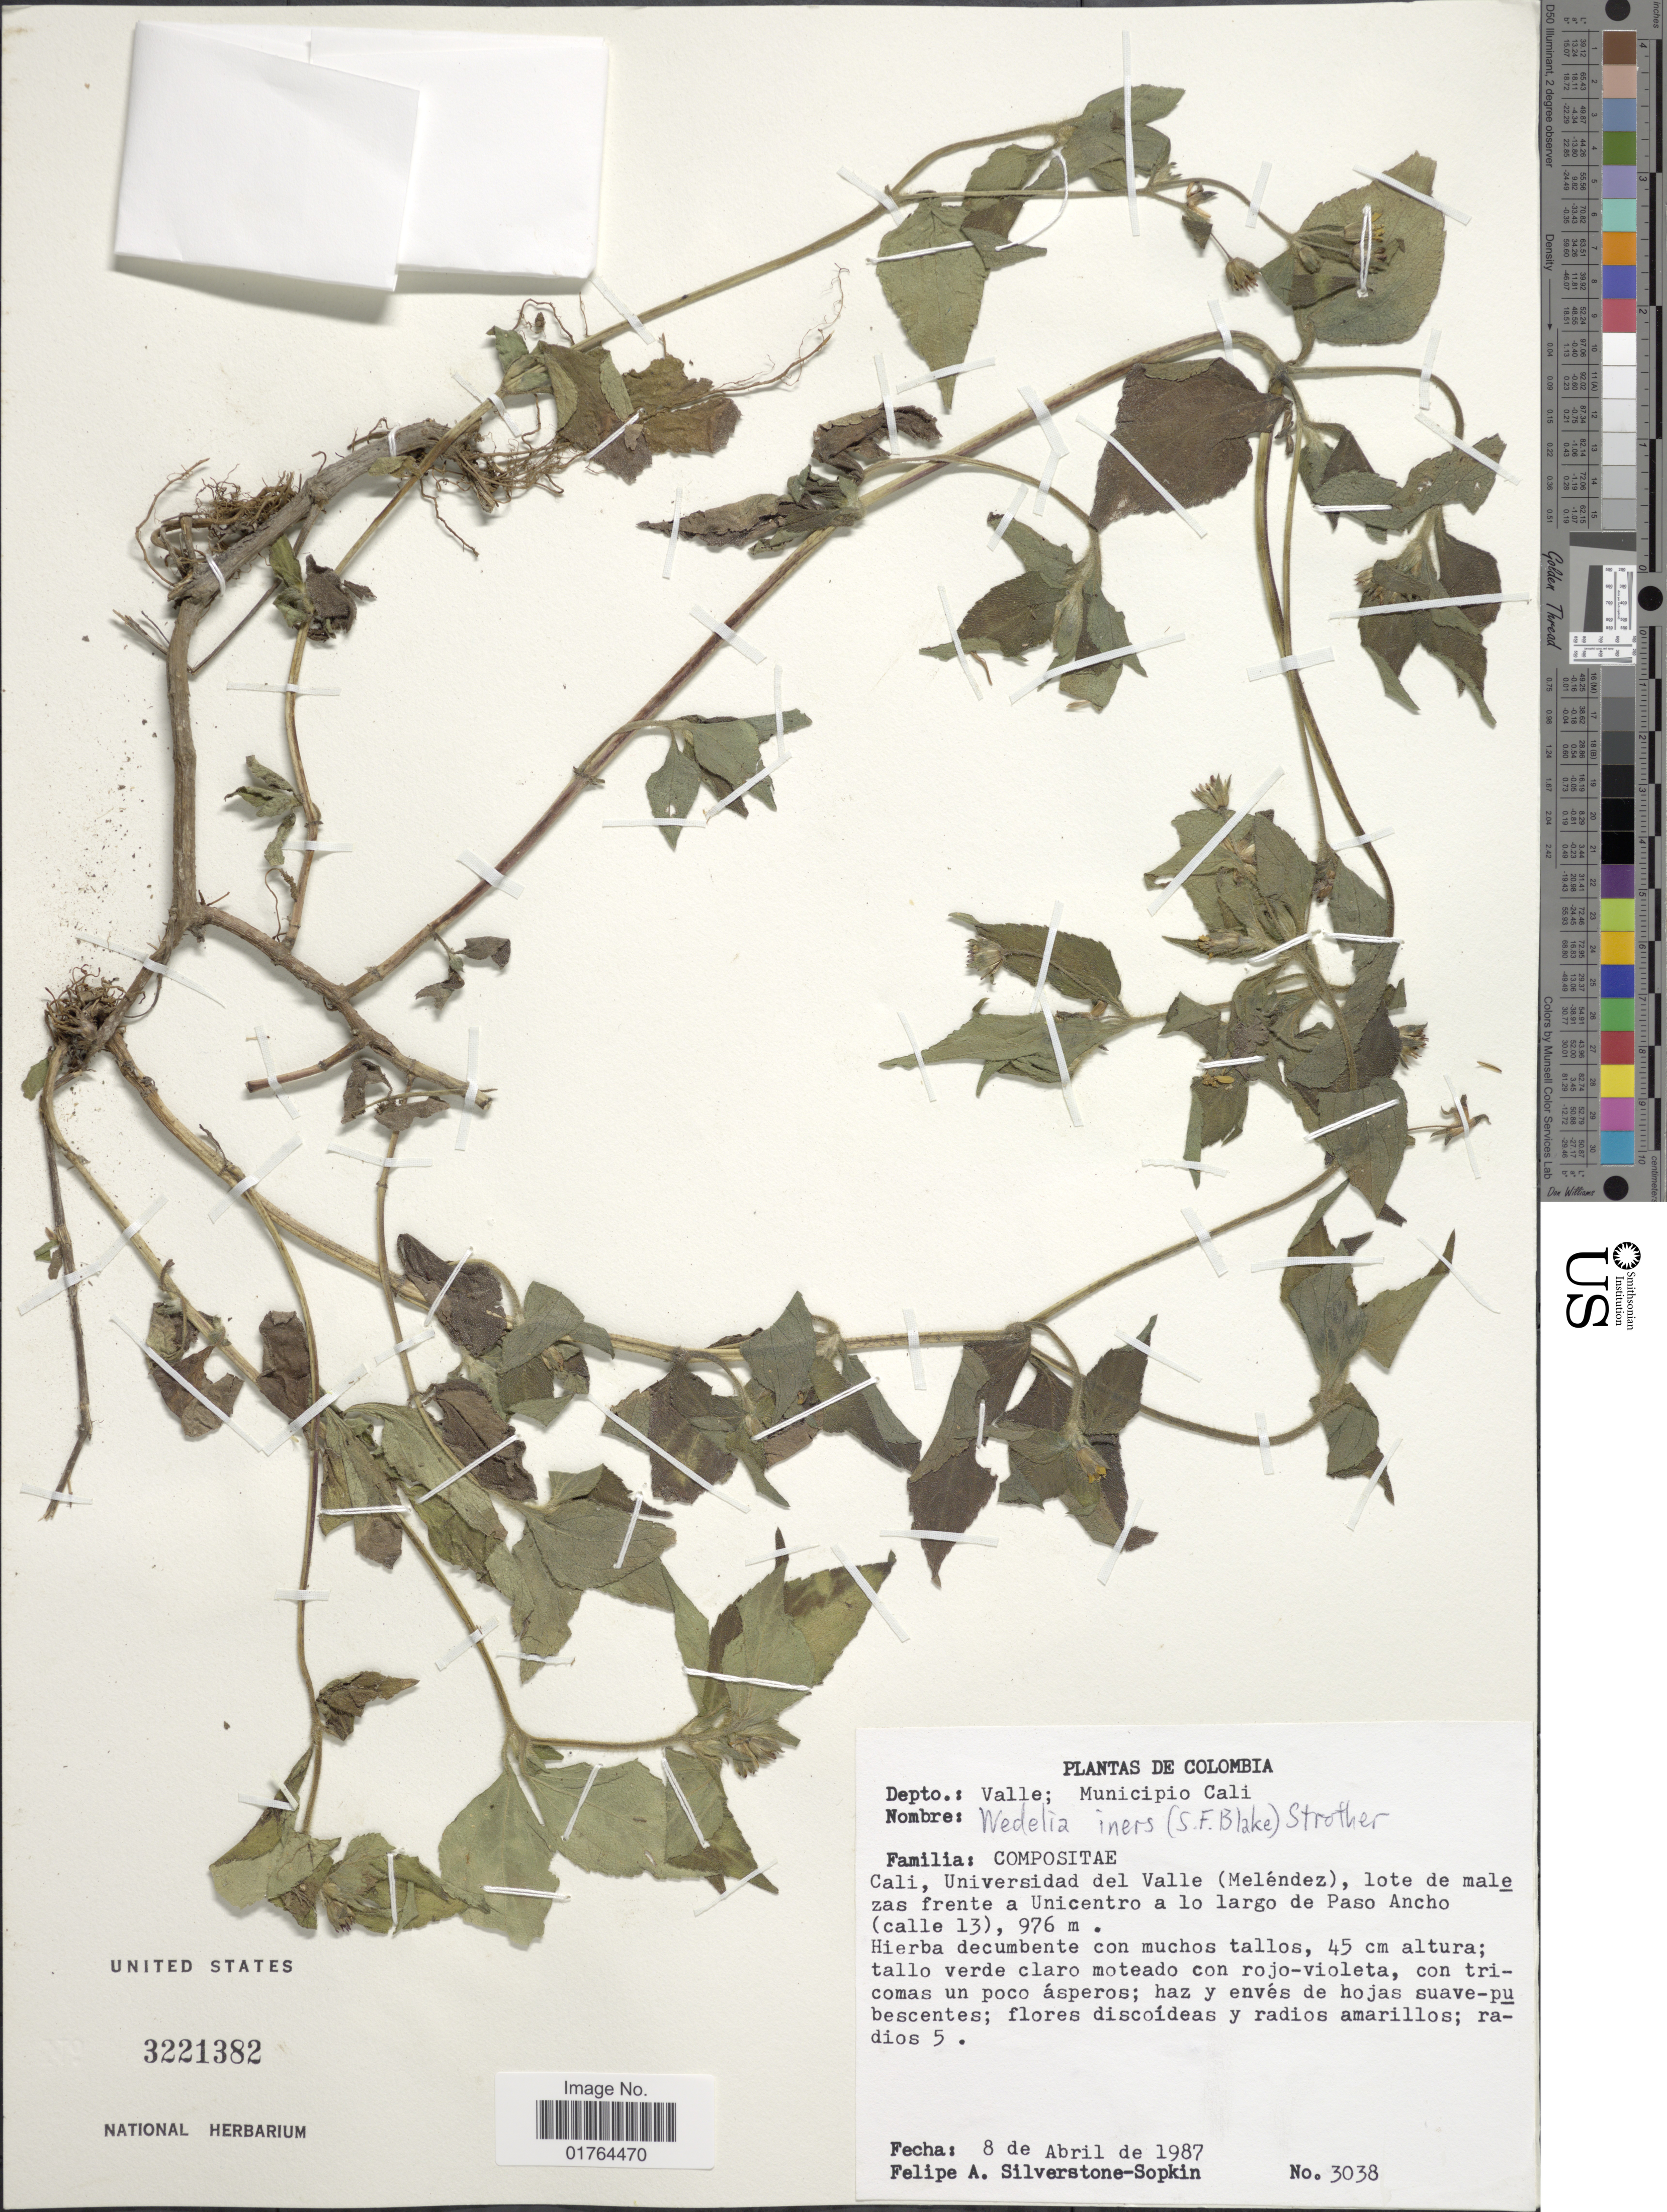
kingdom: Plantae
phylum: Tracheophyta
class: Magnoliopsida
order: Asterales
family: Asteraceae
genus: Wedelia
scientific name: Wedelia iners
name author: (S.F. Blake) Strother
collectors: P. A. Silverstone-Sopkin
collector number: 3038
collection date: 1987-04-08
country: Colombia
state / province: Valle del Cauca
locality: Depto. Valle, Municipio Cali, Cali, Universidad del Valle (Melendez), lote de malezas frente a Unicentro a lo largo de Paso Ancho (calle 13)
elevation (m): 976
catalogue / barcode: US 3221382